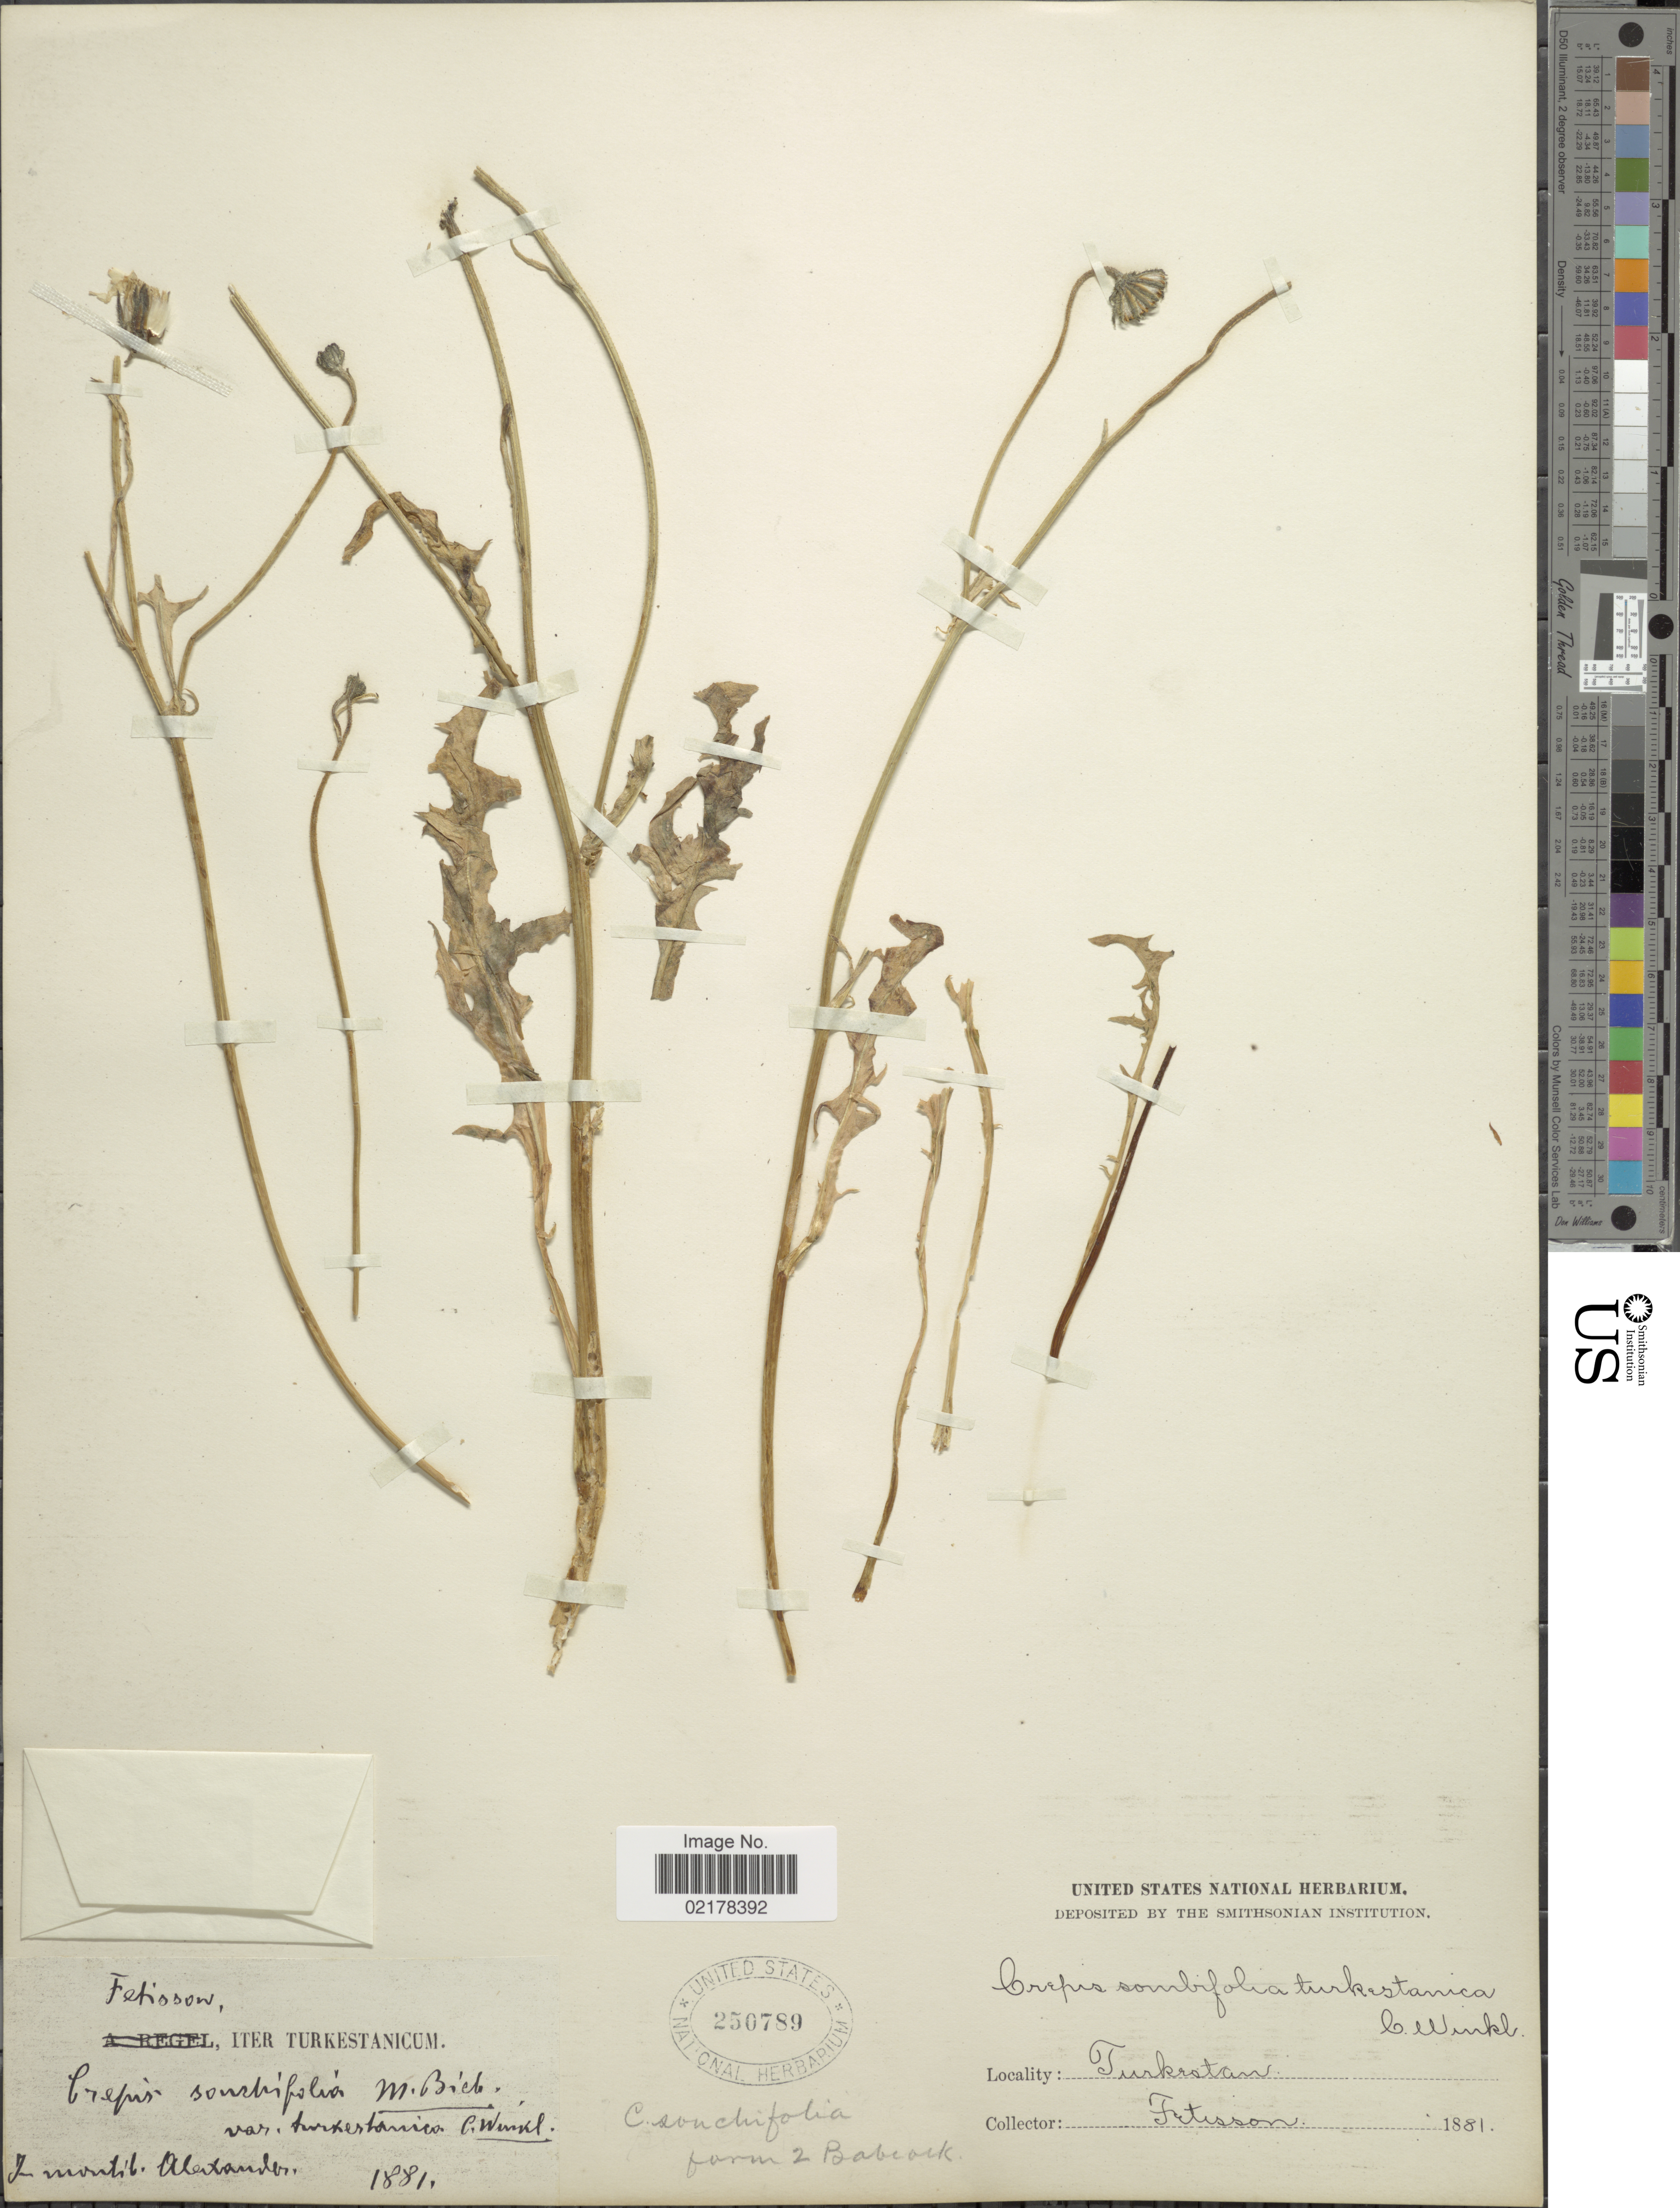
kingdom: Plantae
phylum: Tracheophyta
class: Magnoliopsida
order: Asterales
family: Asteraceae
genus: Crepis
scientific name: Crepis sonchifolia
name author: (M. Bieb.) C.A. Mey.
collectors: -. Fetissow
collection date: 1881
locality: Turkestan. In montib Alexander.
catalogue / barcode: US 250789